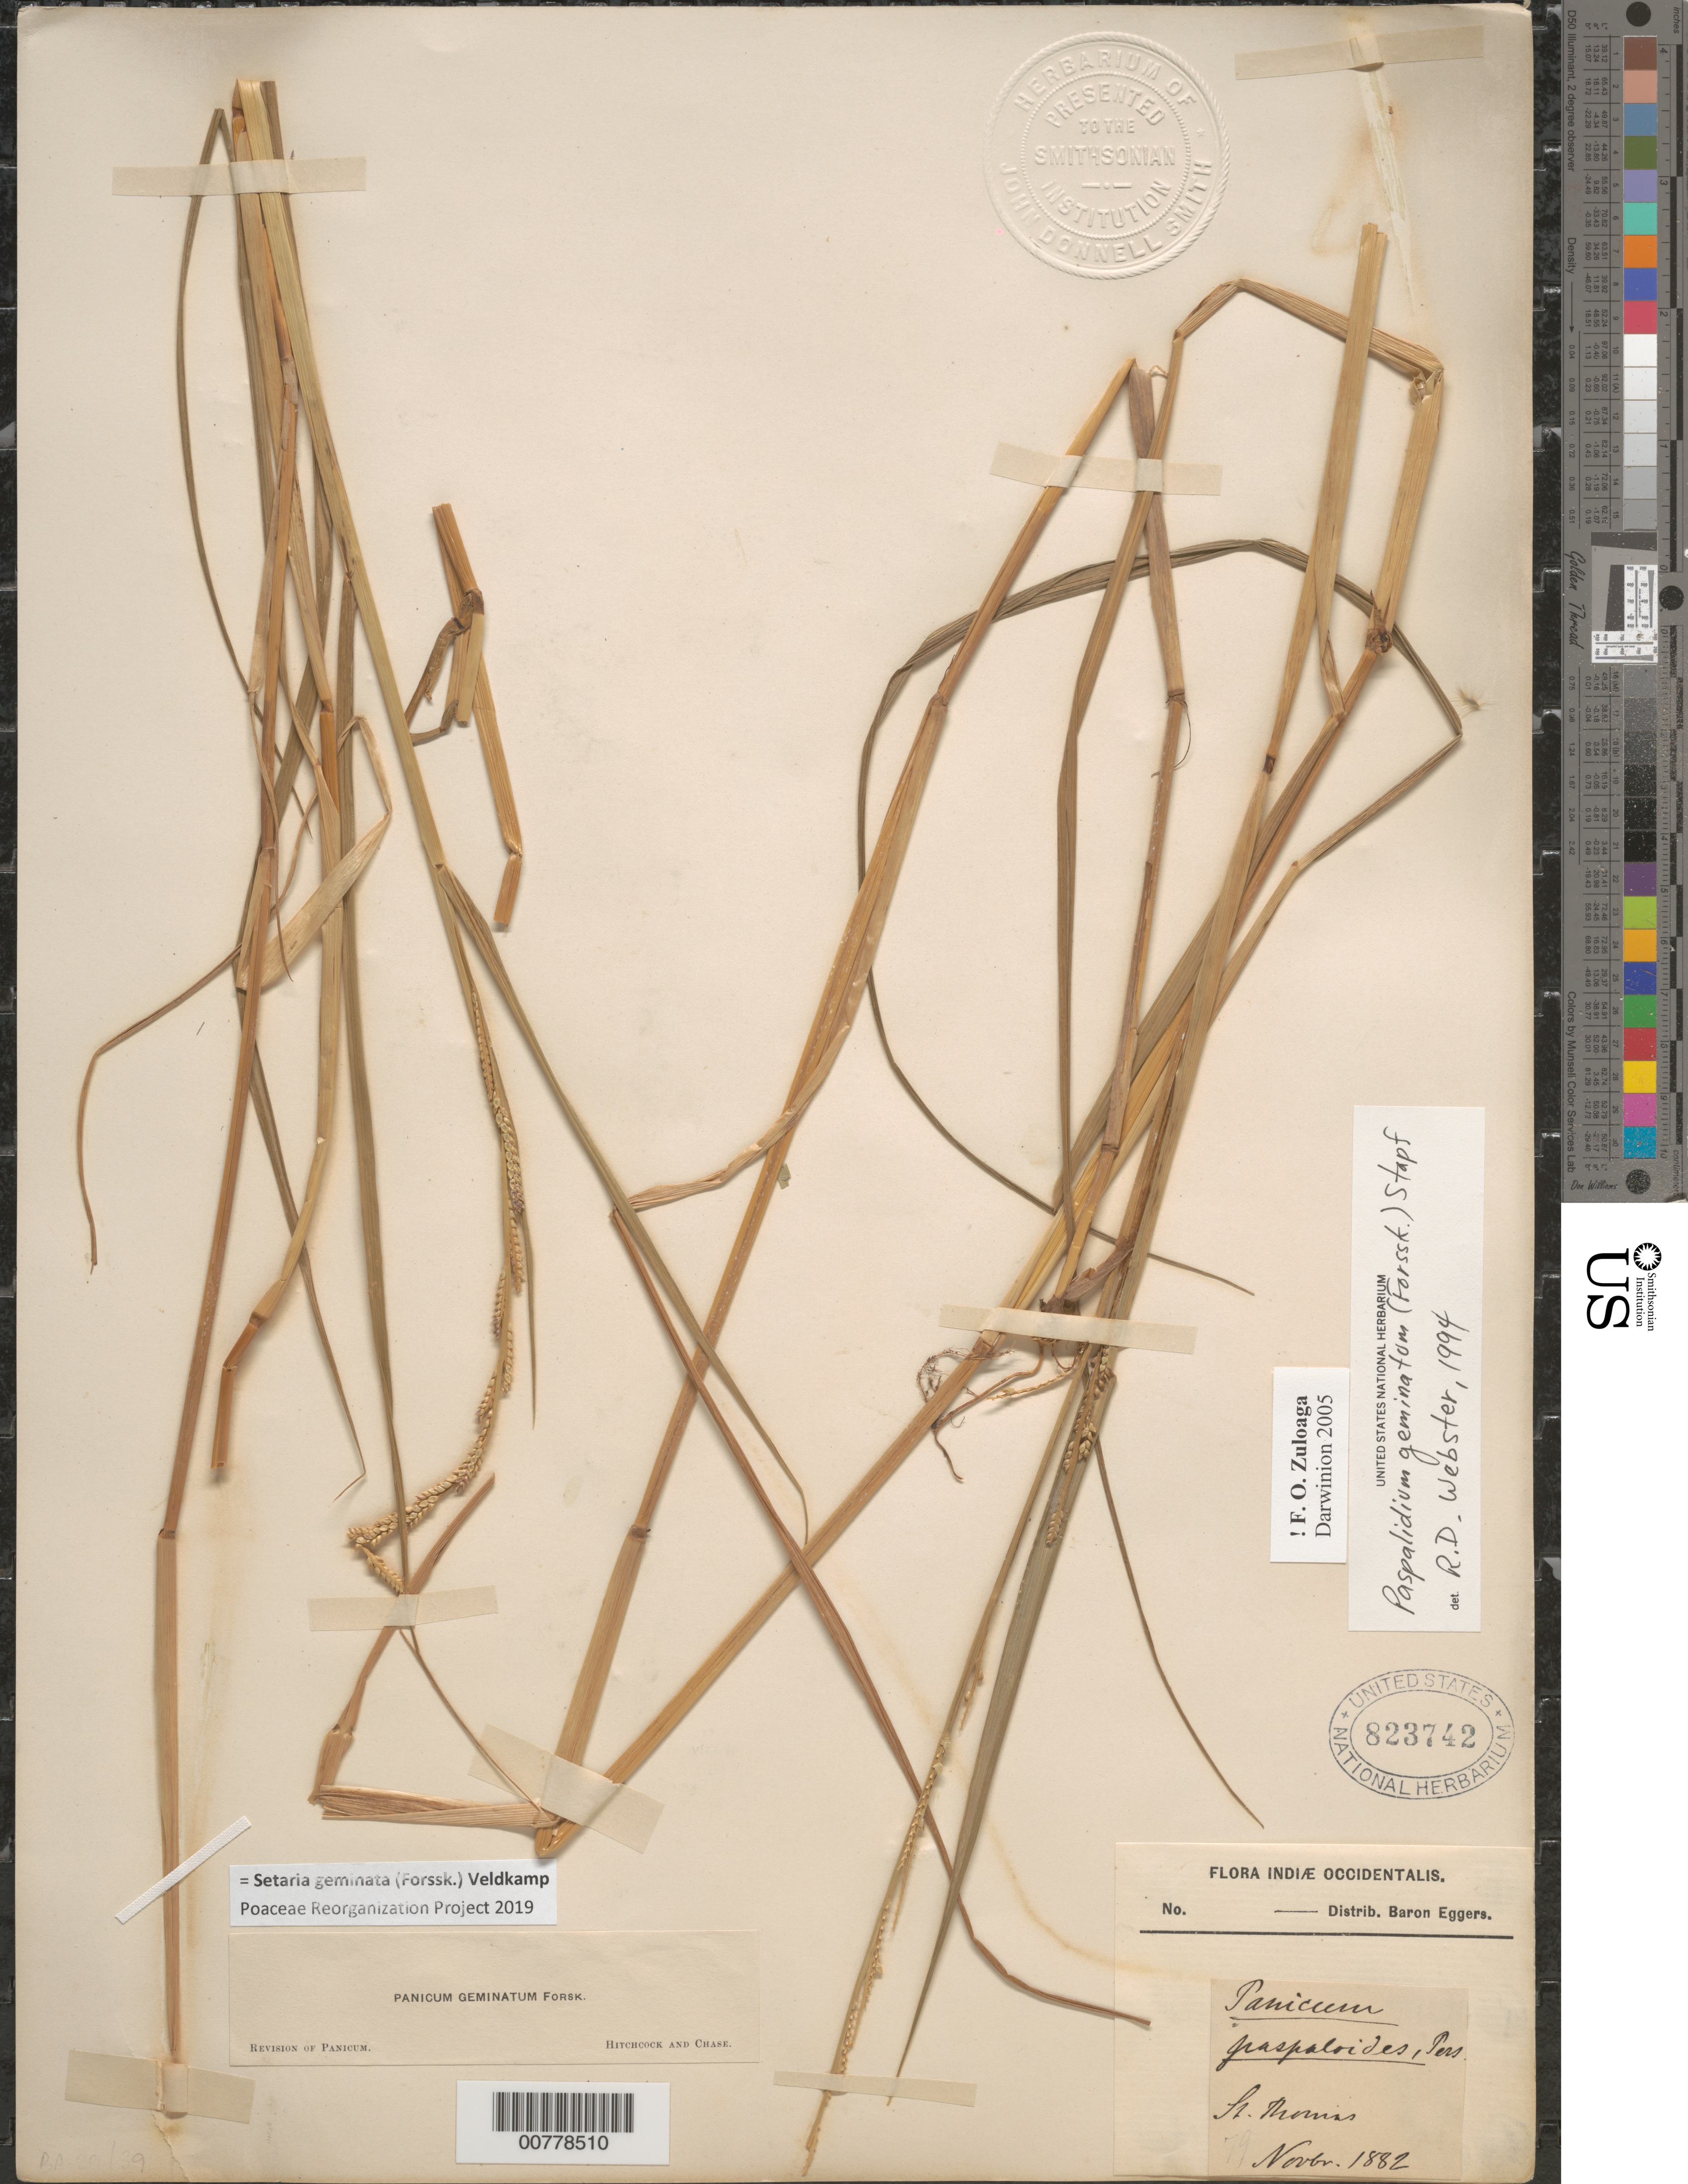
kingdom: Plantae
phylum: Tracheophyta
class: Liliopsida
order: Poales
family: Poaceae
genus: Paspalidium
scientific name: Paspalidium geminatum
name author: (Forssk.) Stapf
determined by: Webster, Robert D.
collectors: H. F. A. von Eggers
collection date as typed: Nov 1882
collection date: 1882-11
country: U.S. Virgin Islands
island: St. Thomas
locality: St. Thomas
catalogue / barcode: US 823742